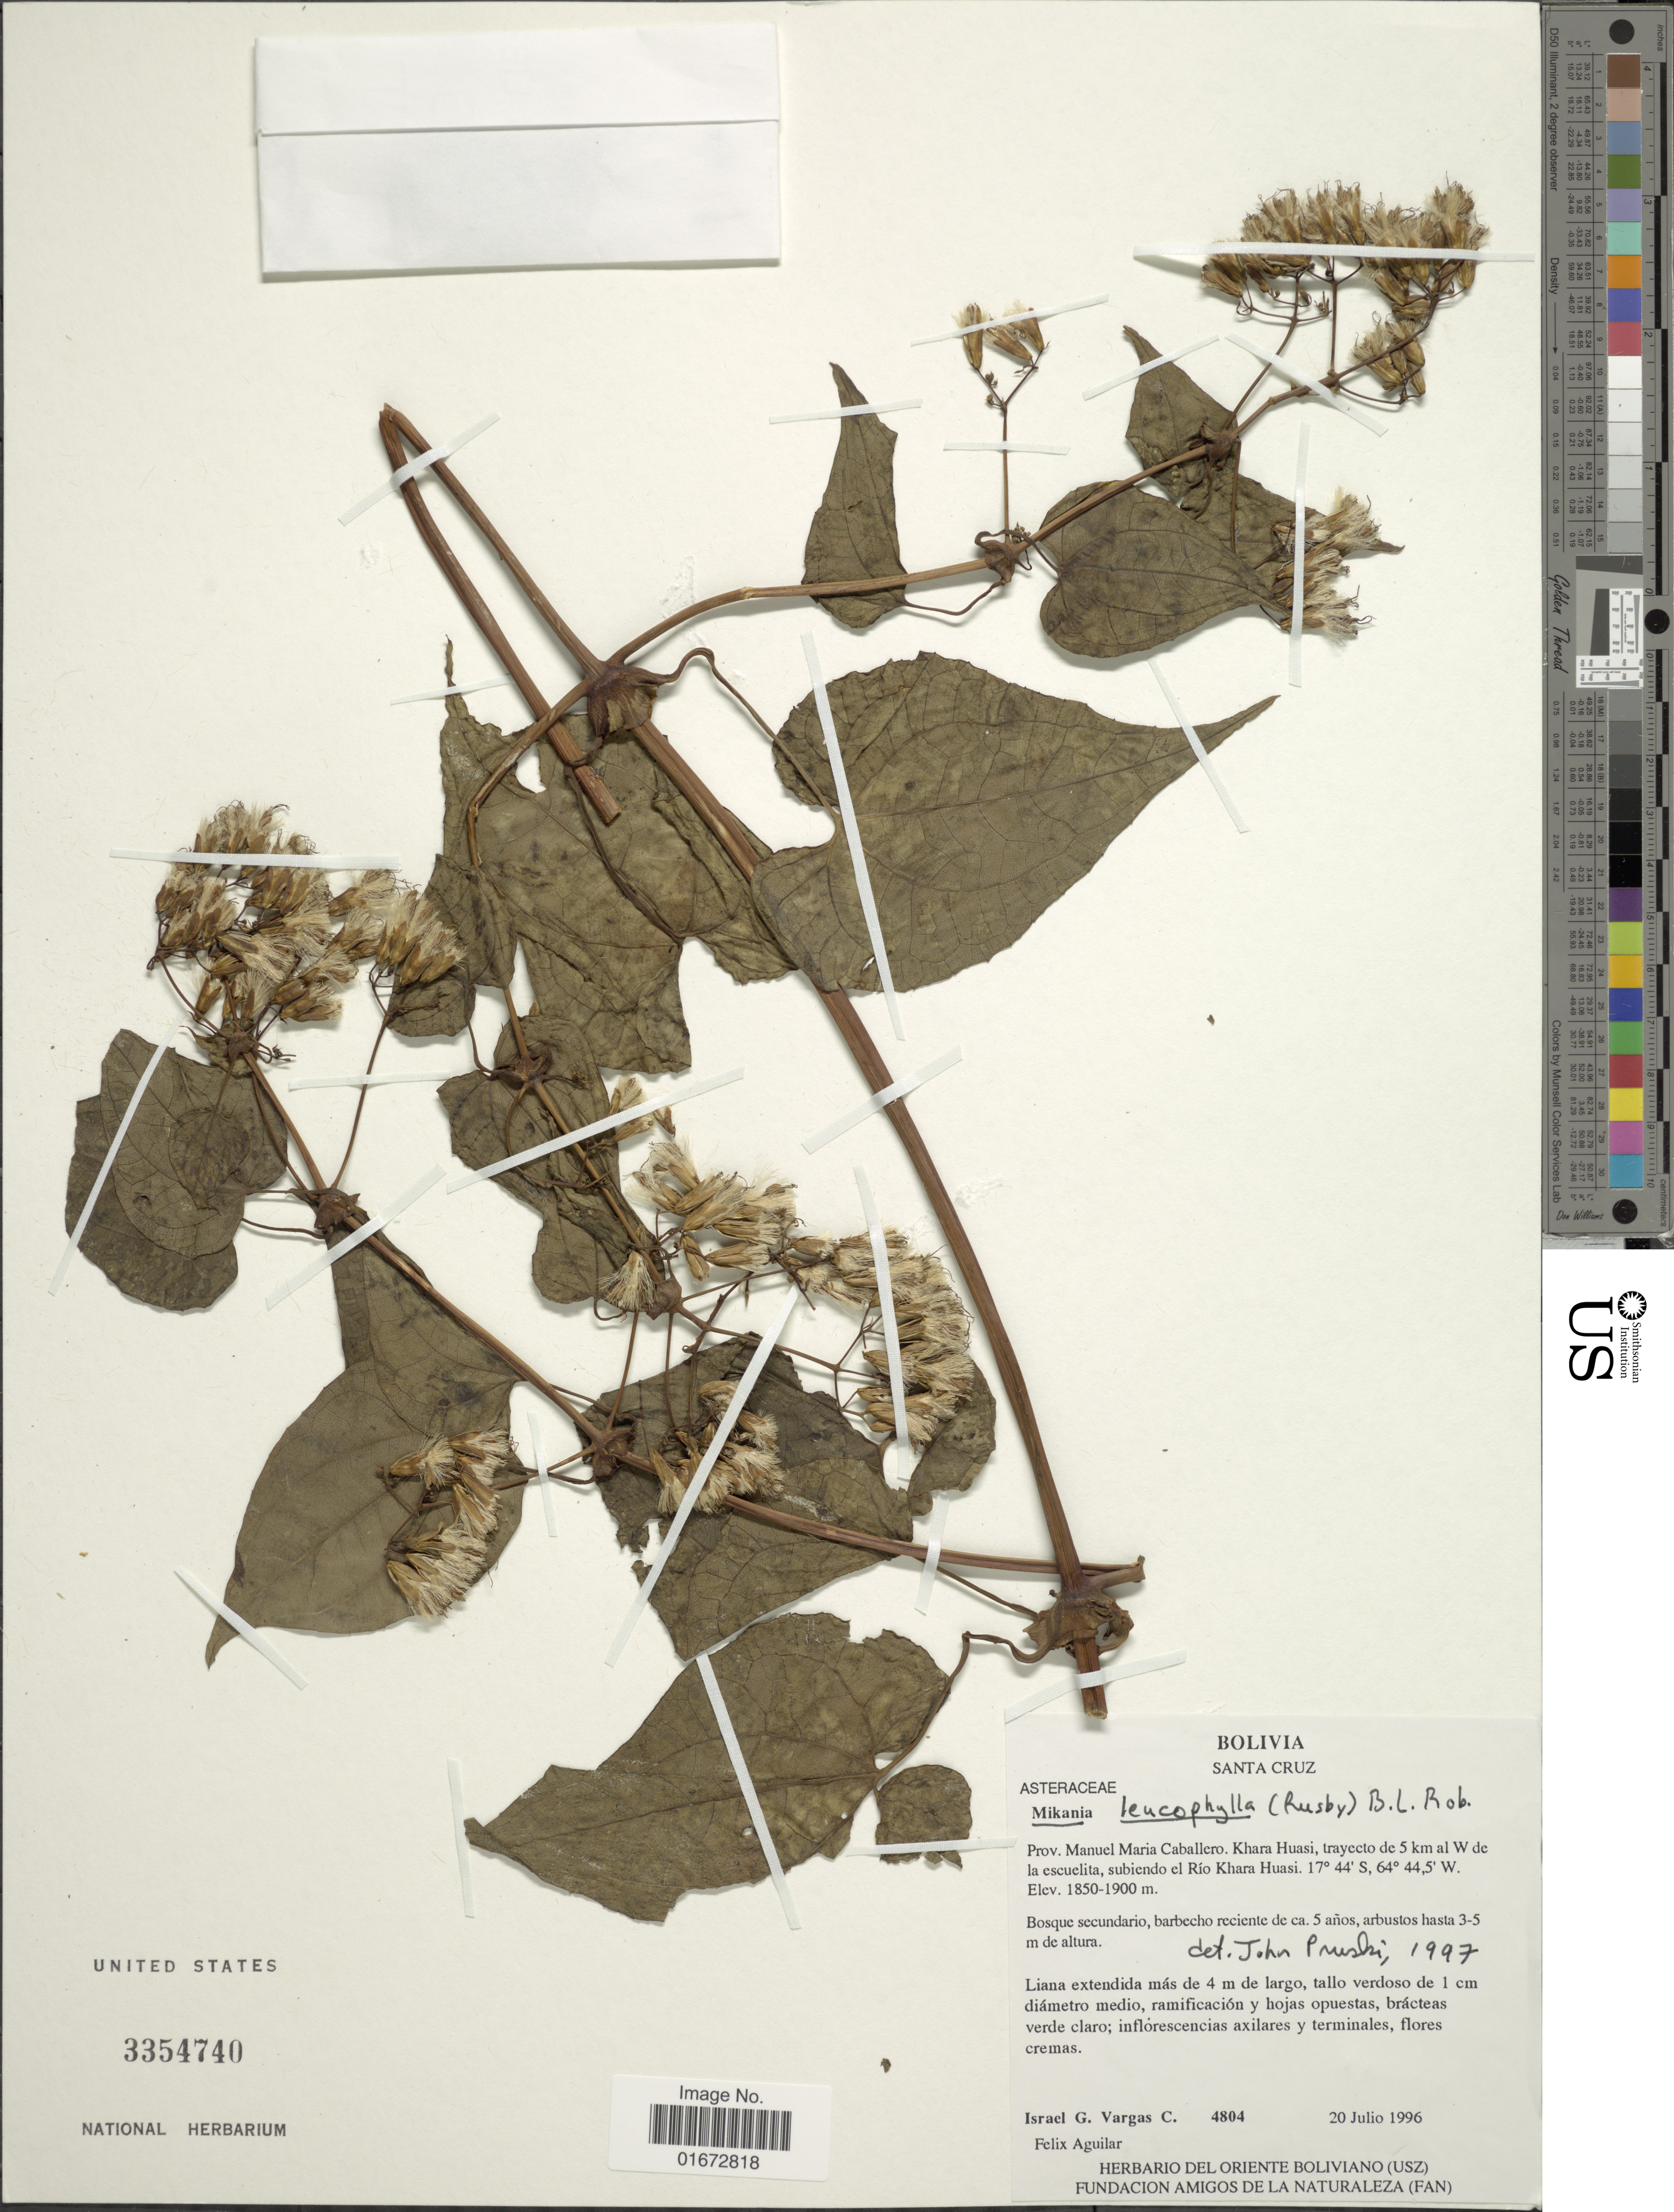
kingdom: Plantae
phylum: Tracheophyta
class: Magnoliopsida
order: Asterales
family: Asteraceae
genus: Mikania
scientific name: Mikania leucophylla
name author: (Rusby) B.L. Rob.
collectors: I. G. Vargas C. & F. Aguilar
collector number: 4804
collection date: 1996-07-20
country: Bolivia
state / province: Santa Cruz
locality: Prov. Manuel Maria Caballero. Khara Huasi, trayecto de 5 km al W de la escuelita, subiendo el Río Khara Huasi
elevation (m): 1850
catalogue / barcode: US 3354740